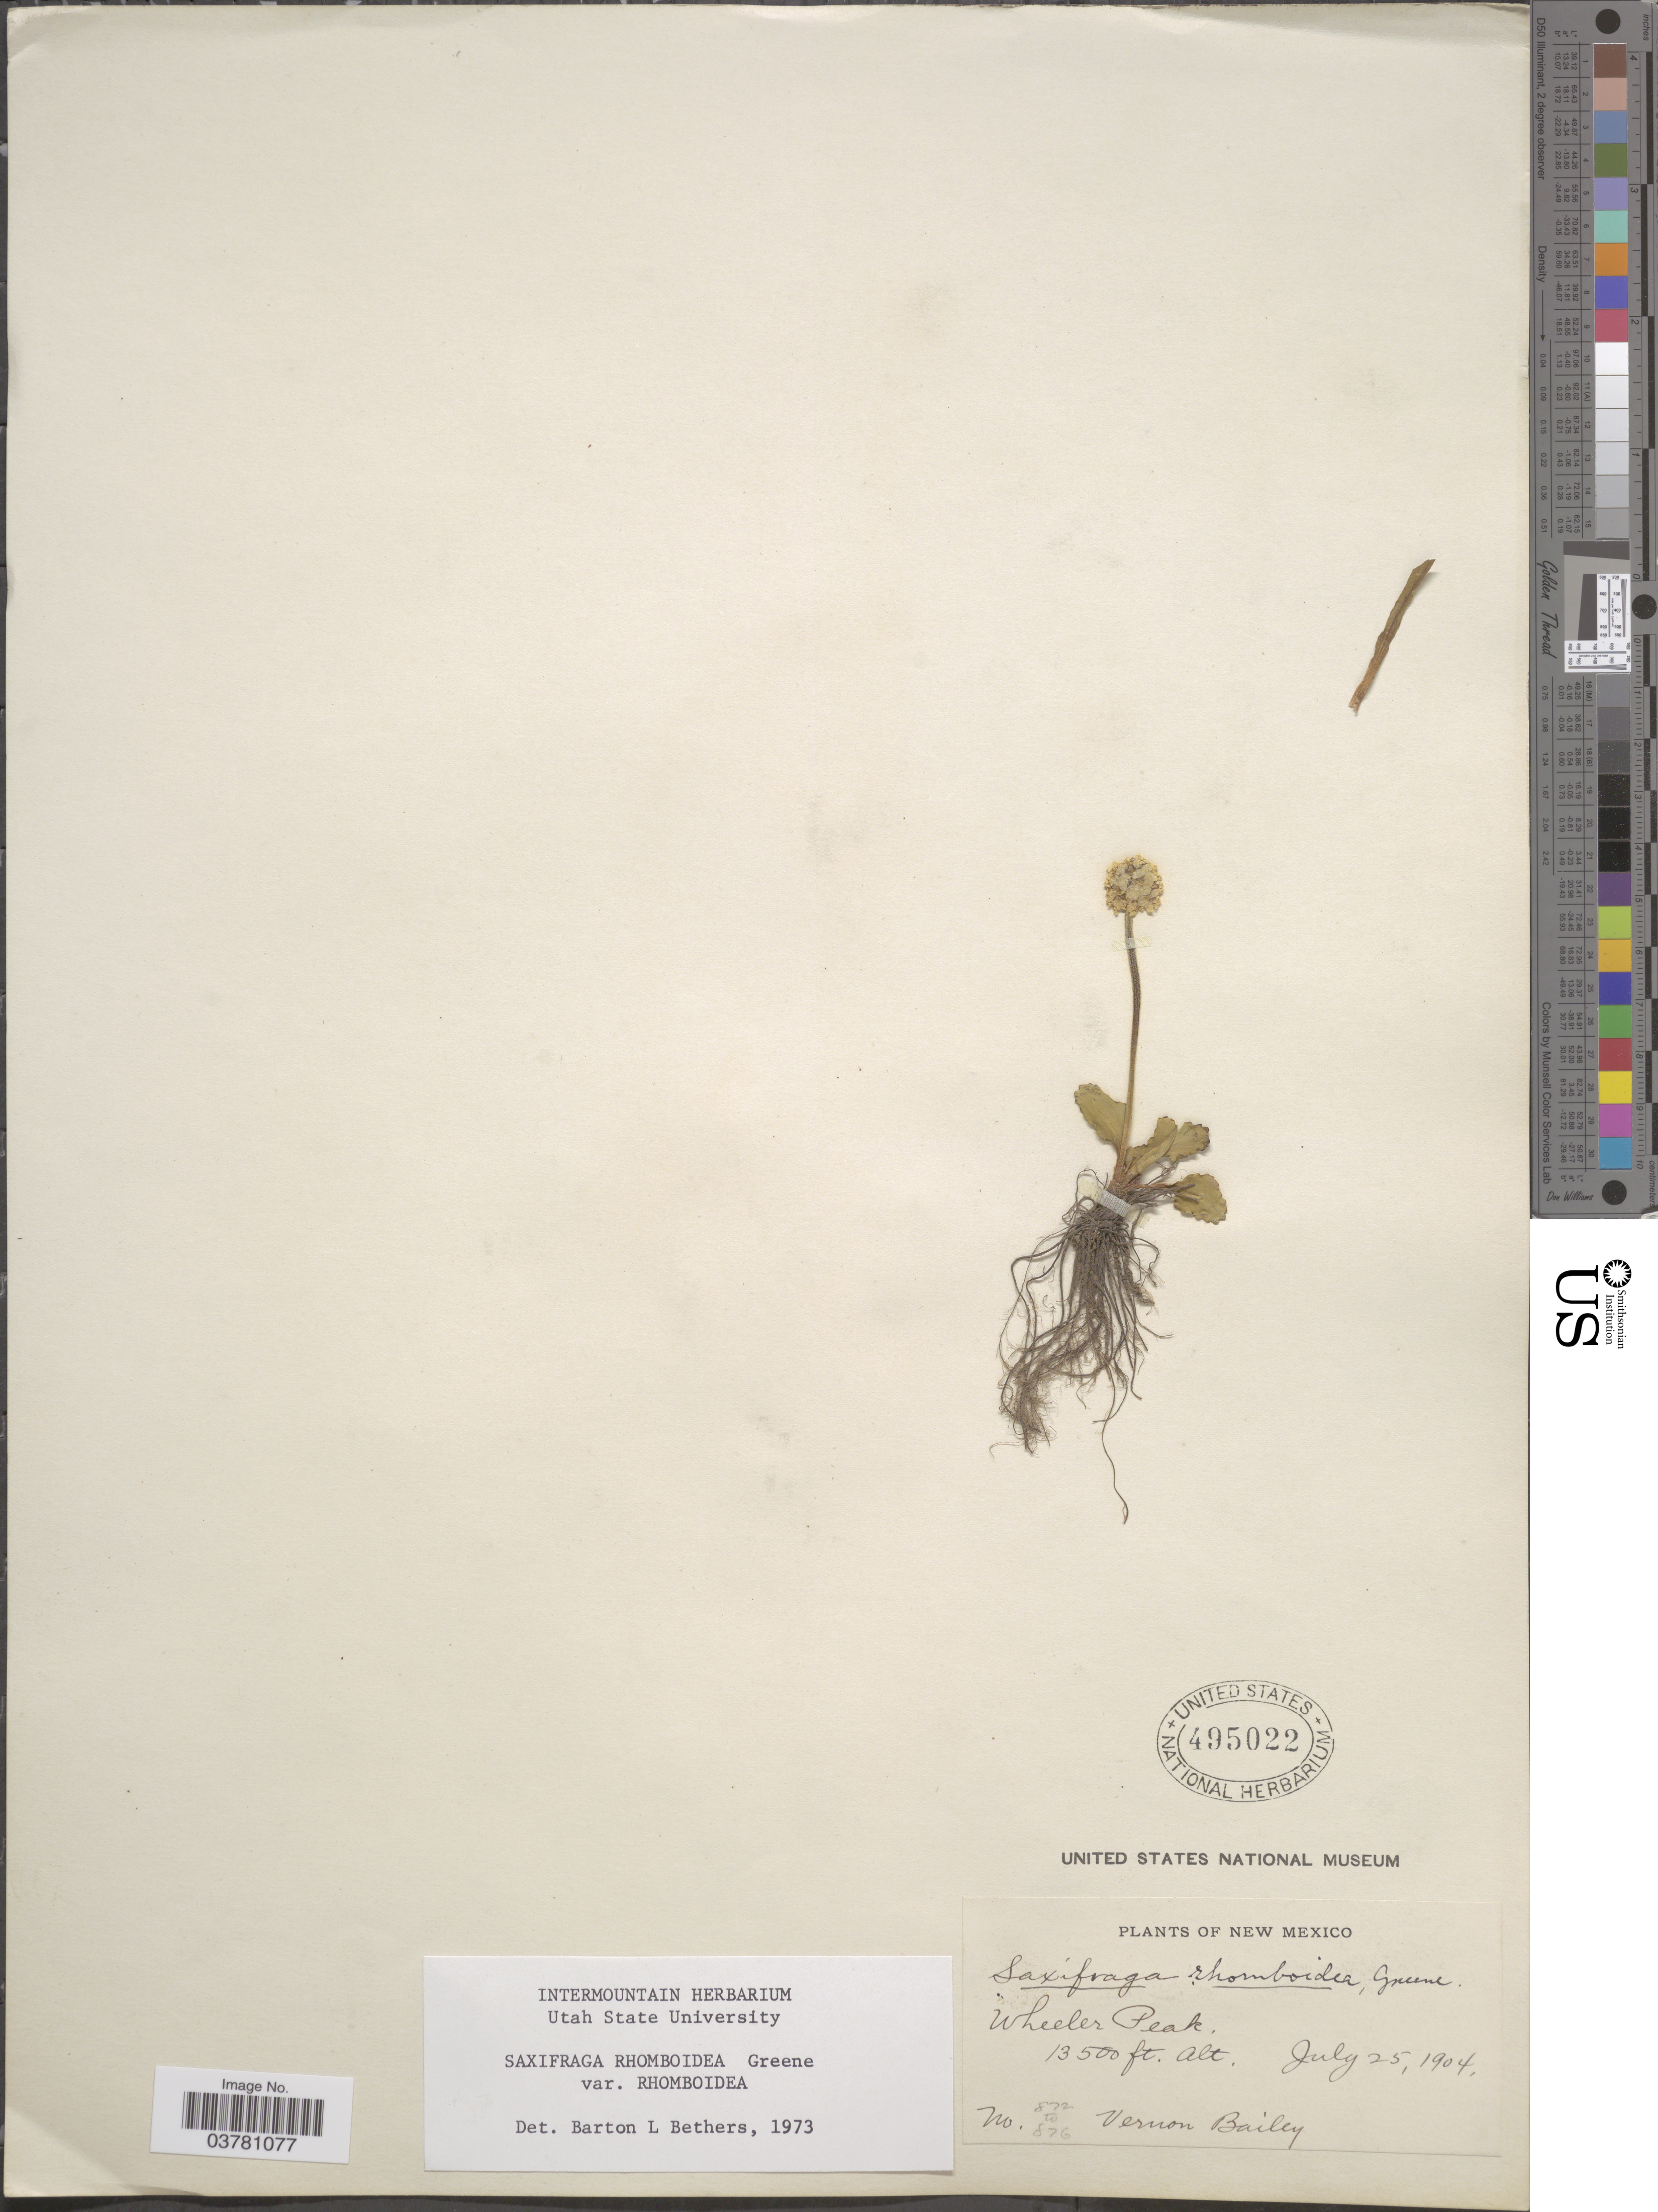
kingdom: Plantae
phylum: Tracheophyta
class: Magnoliopsida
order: Saxifragales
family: Saxifragaceae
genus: Micranthes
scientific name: Micranthes rhomboidea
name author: (Greene) Small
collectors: V. O. Bailey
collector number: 872/876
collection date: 1904-07-25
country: United States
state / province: New Mexico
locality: Wheeler Peak.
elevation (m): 4115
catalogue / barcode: US 495022